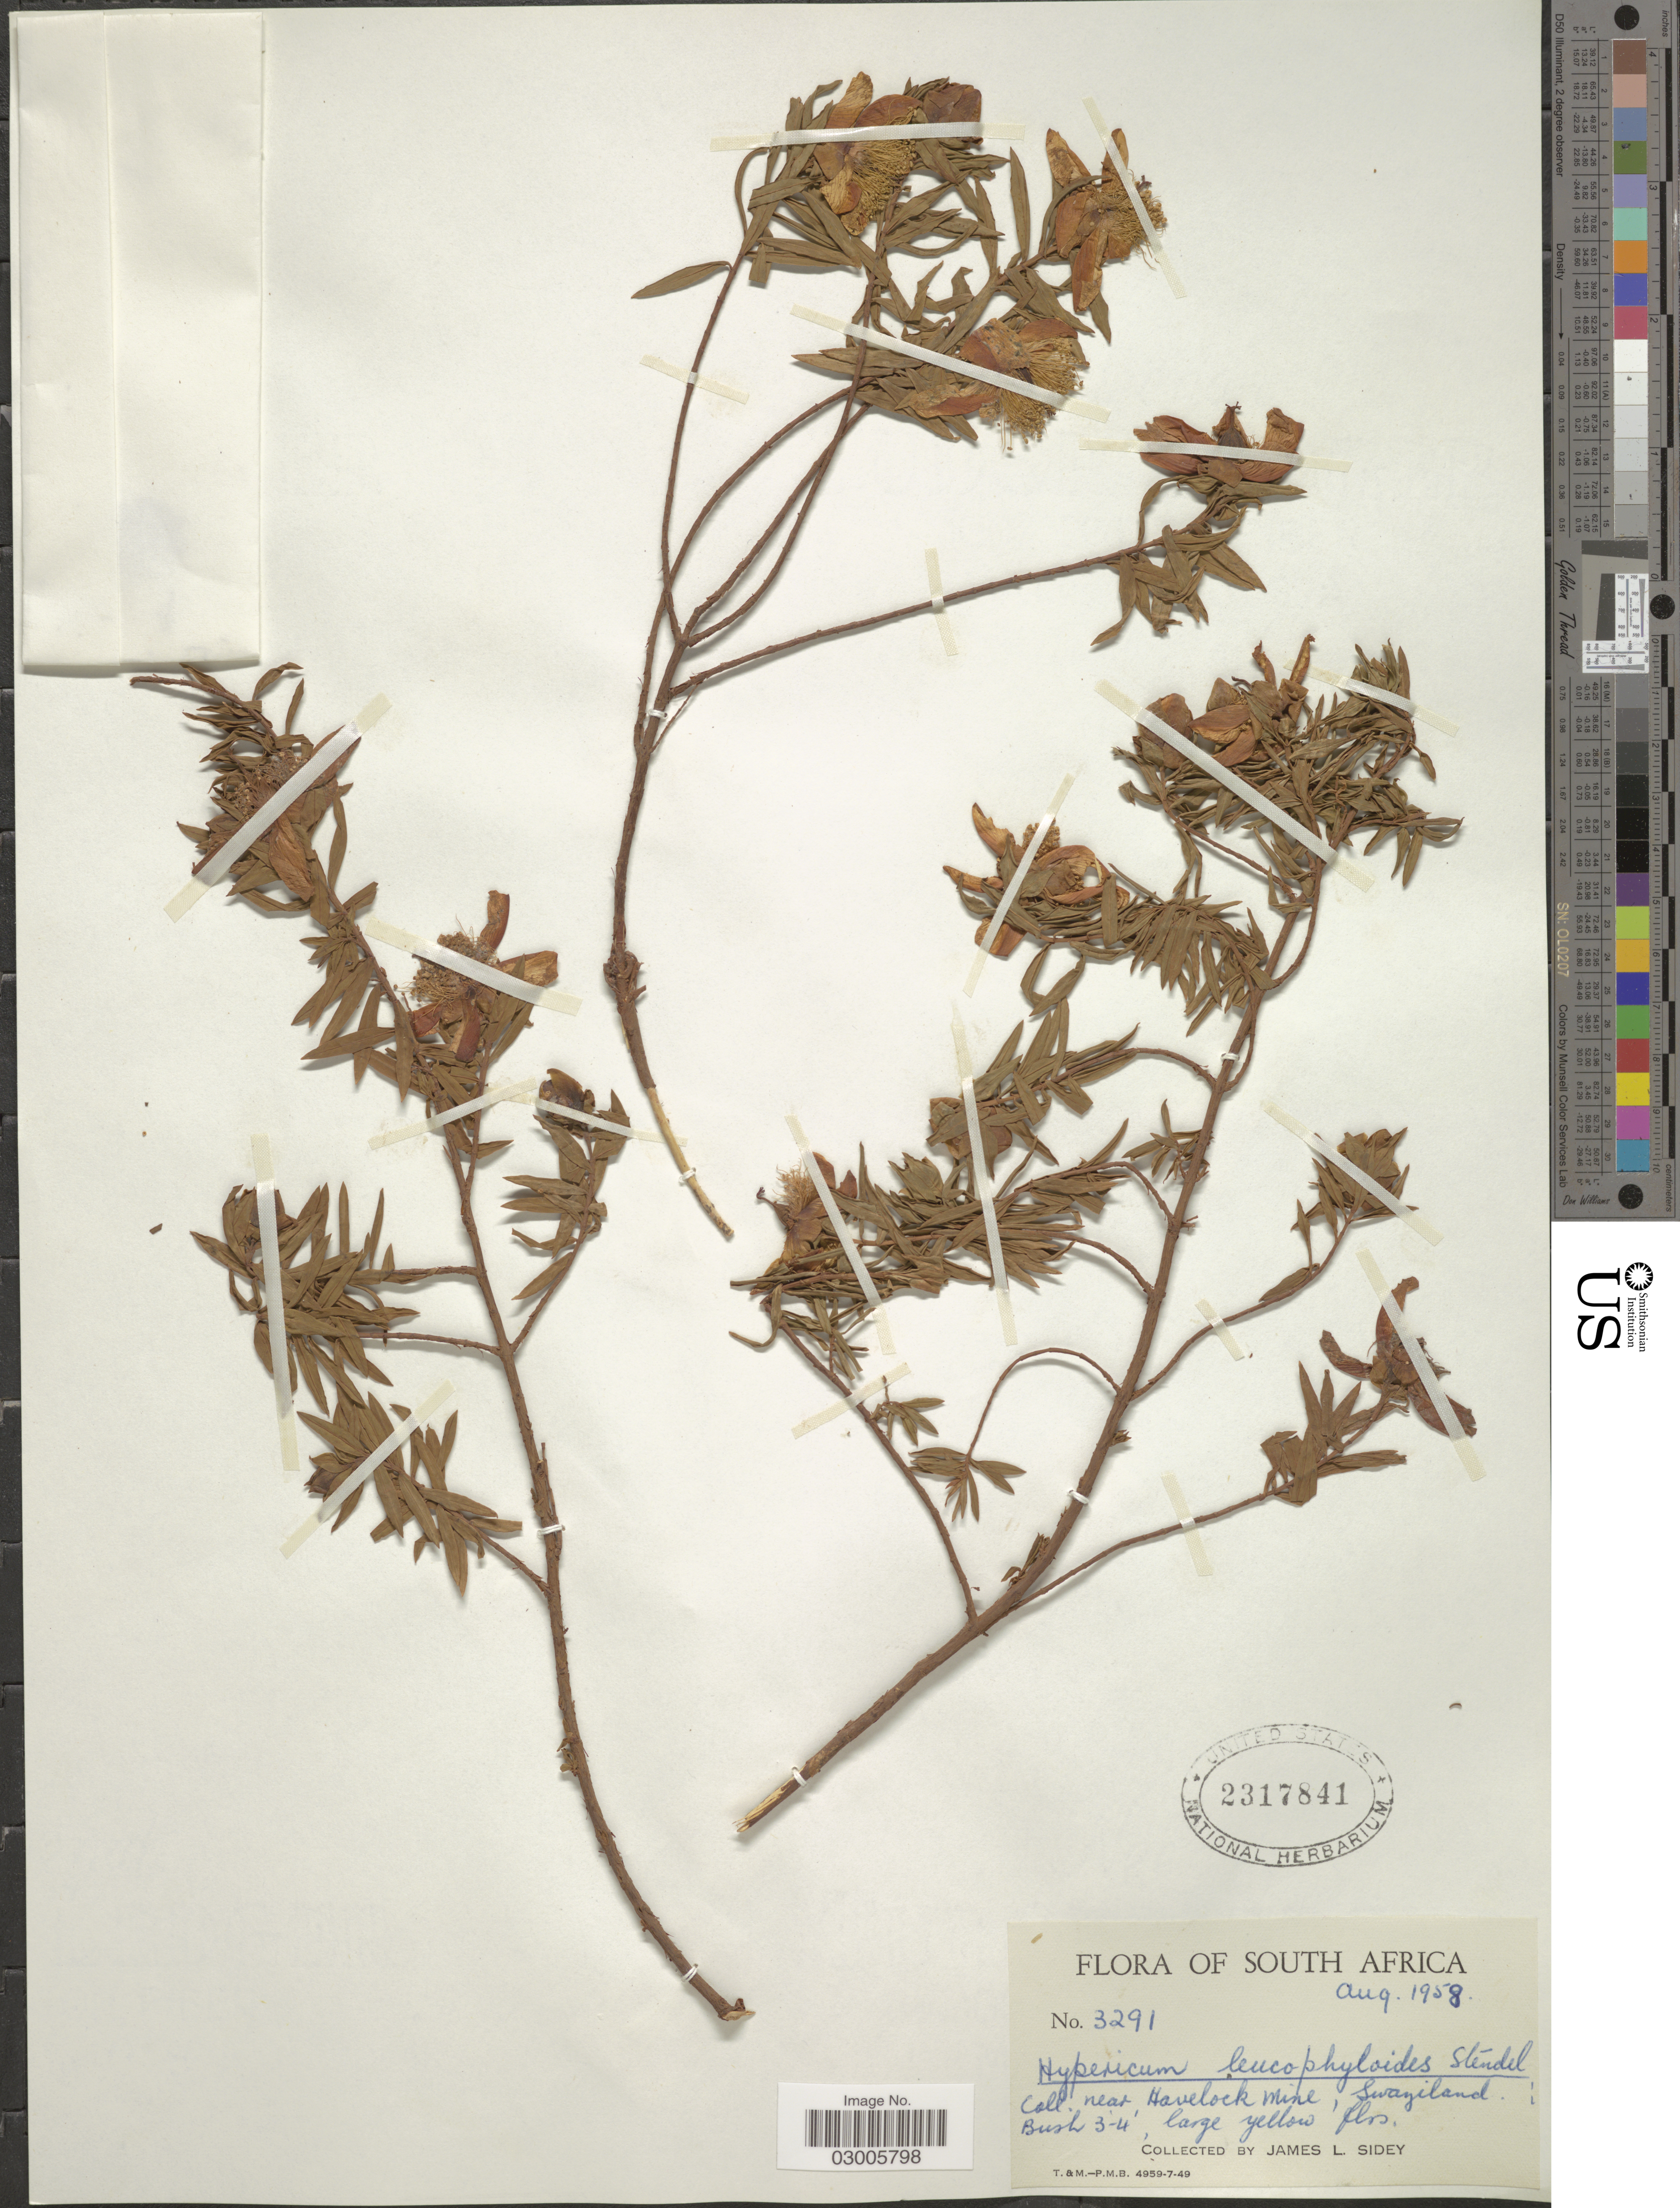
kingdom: Plantae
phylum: Tracheophyta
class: Magnoliopsida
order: Malpighiales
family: Hypericaceae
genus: Hypericum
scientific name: Hypericum leucoptychodes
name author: Steud. ex A. Rich.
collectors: J. L. Sidey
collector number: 3291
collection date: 1958-08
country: Eswatini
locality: Near Havelock Mine.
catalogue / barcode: US 2317841